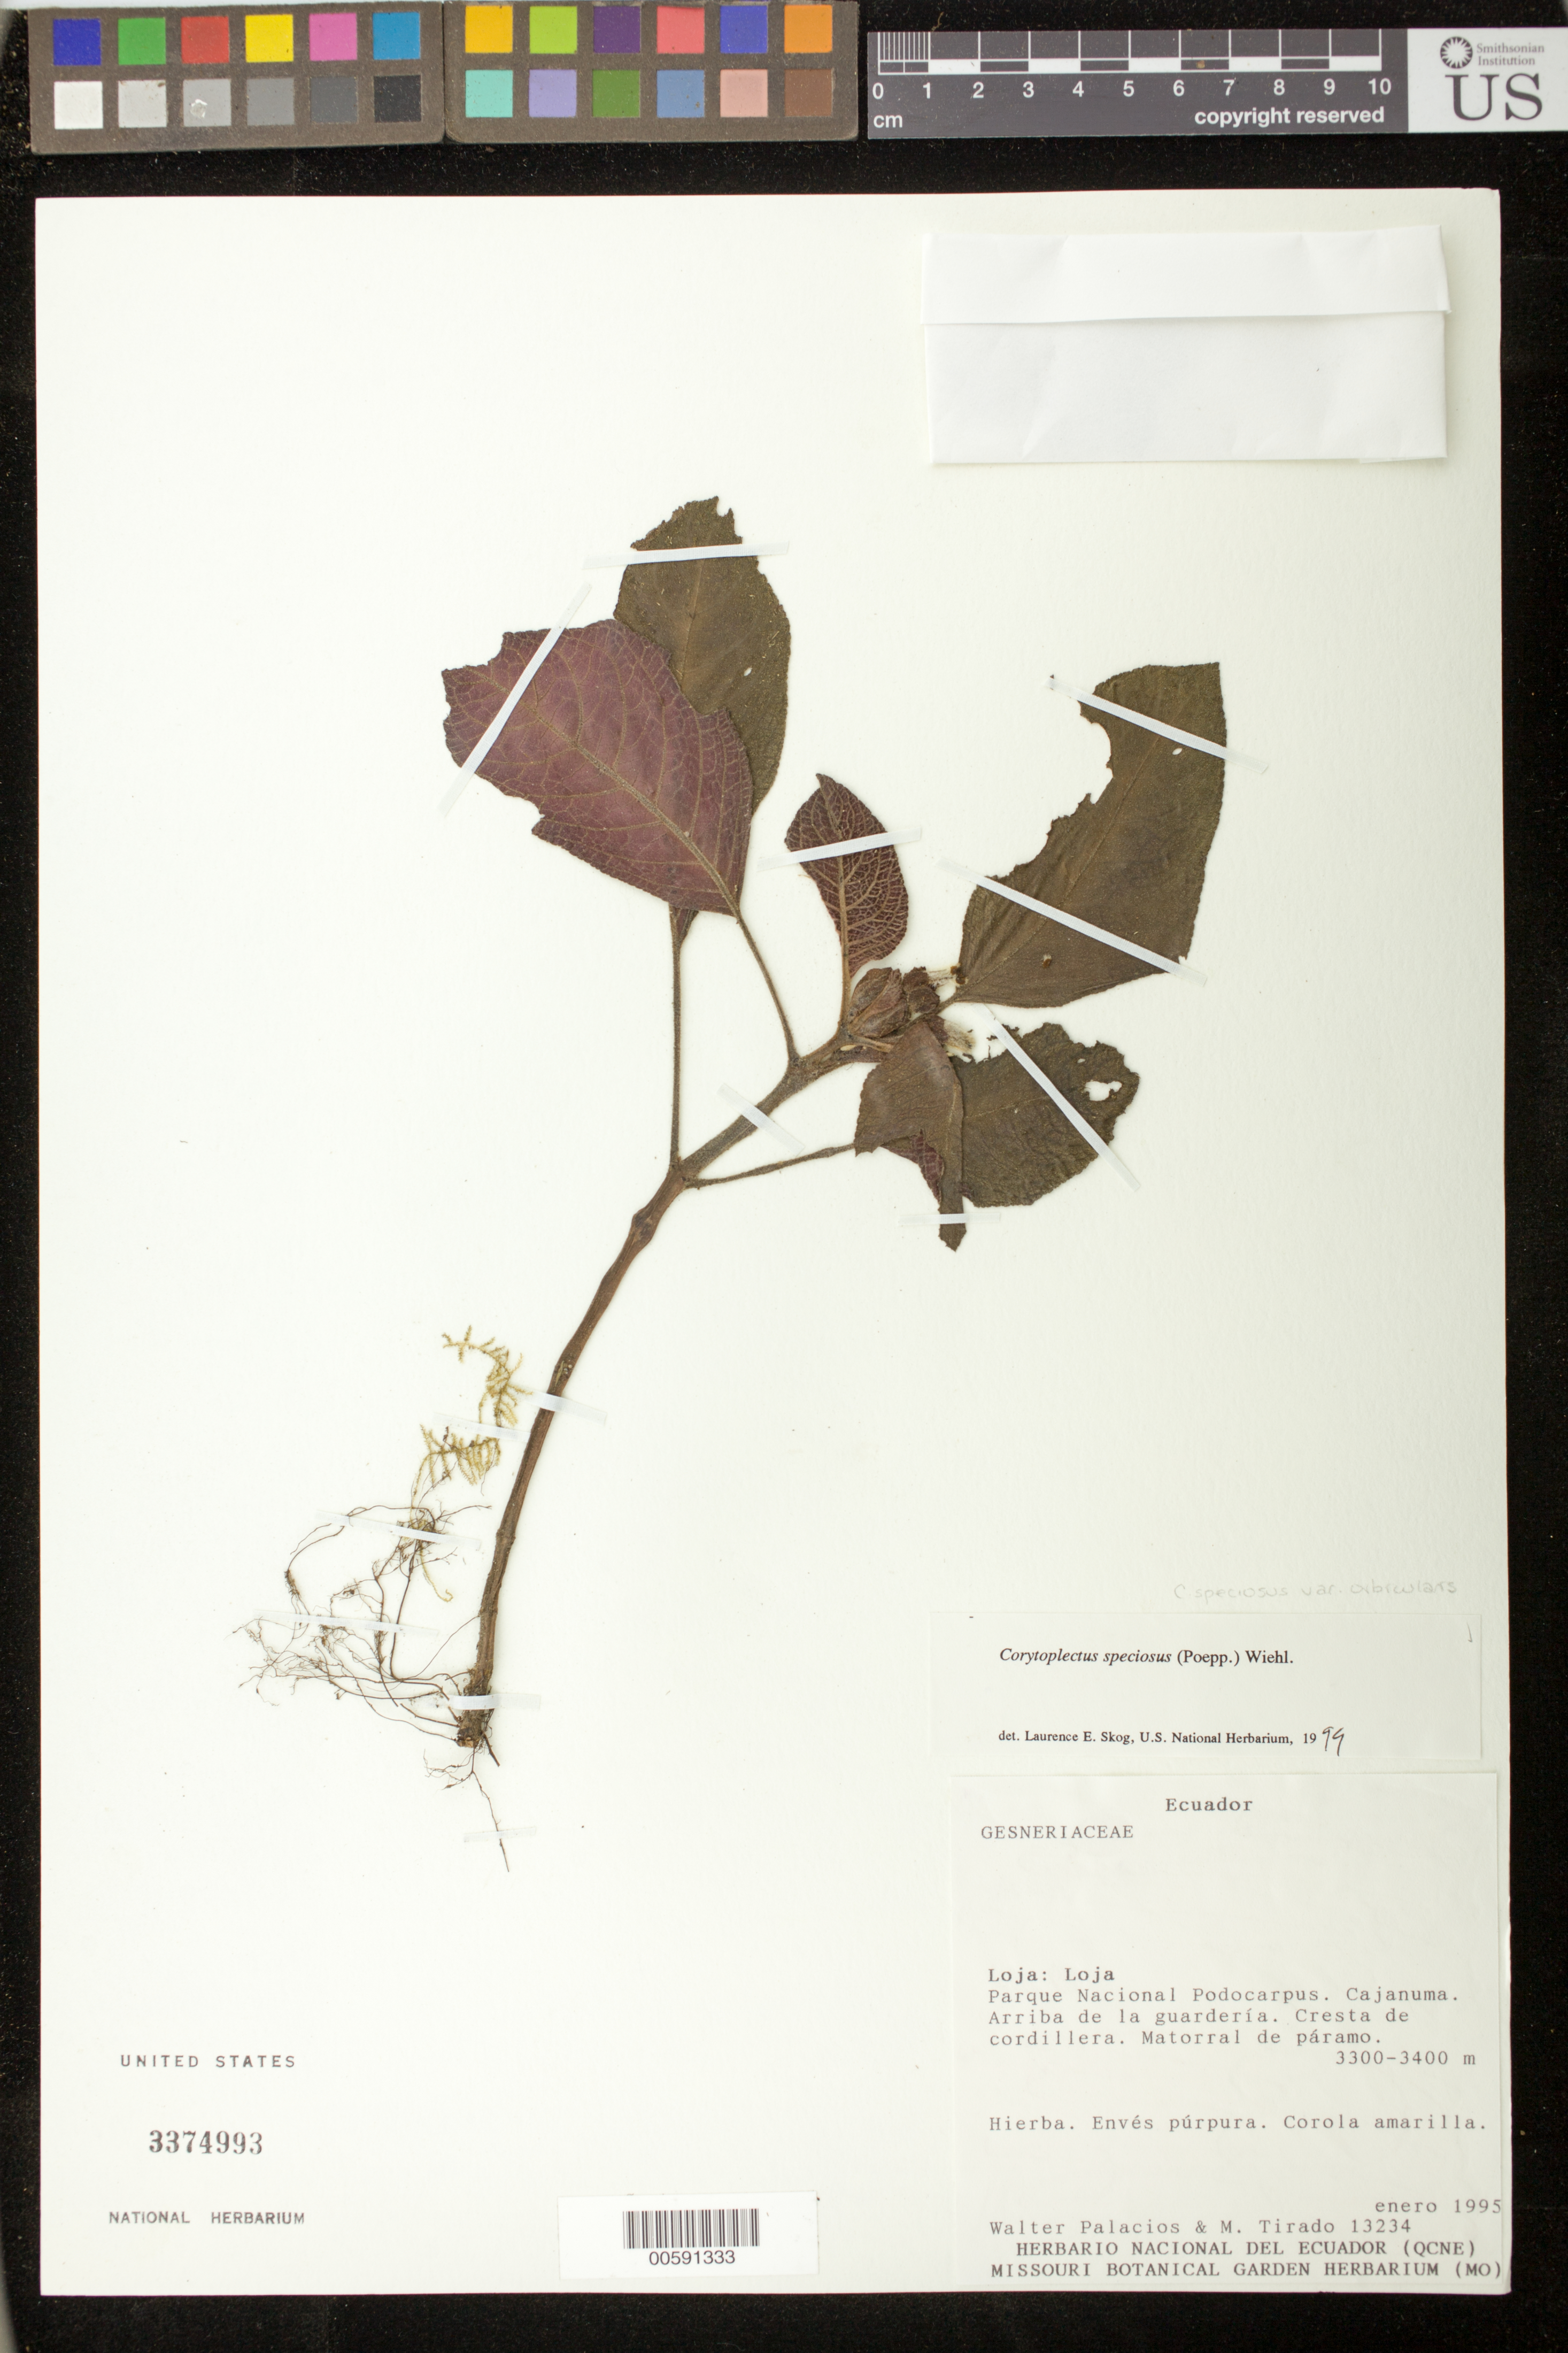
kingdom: Plantae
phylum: Tracheophyta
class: Magnoliopsida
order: Lamiales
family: Gesneriaceae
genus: Corytoplectus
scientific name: Corytoplectus speciosus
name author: (Poepp.) Wiehler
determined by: Skog, Laurence E.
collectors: W. Palacios & M. Tirado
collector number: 13234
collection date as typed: Jan 1995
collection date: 1995-01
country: Ecuador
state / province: Loja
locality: Loja: Parque Nacional Podocarpus, Cajanuma, arriba de la guardería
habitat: Cresta de cordillera; matorral de páramo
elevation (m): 3300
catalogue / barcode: US 3374993